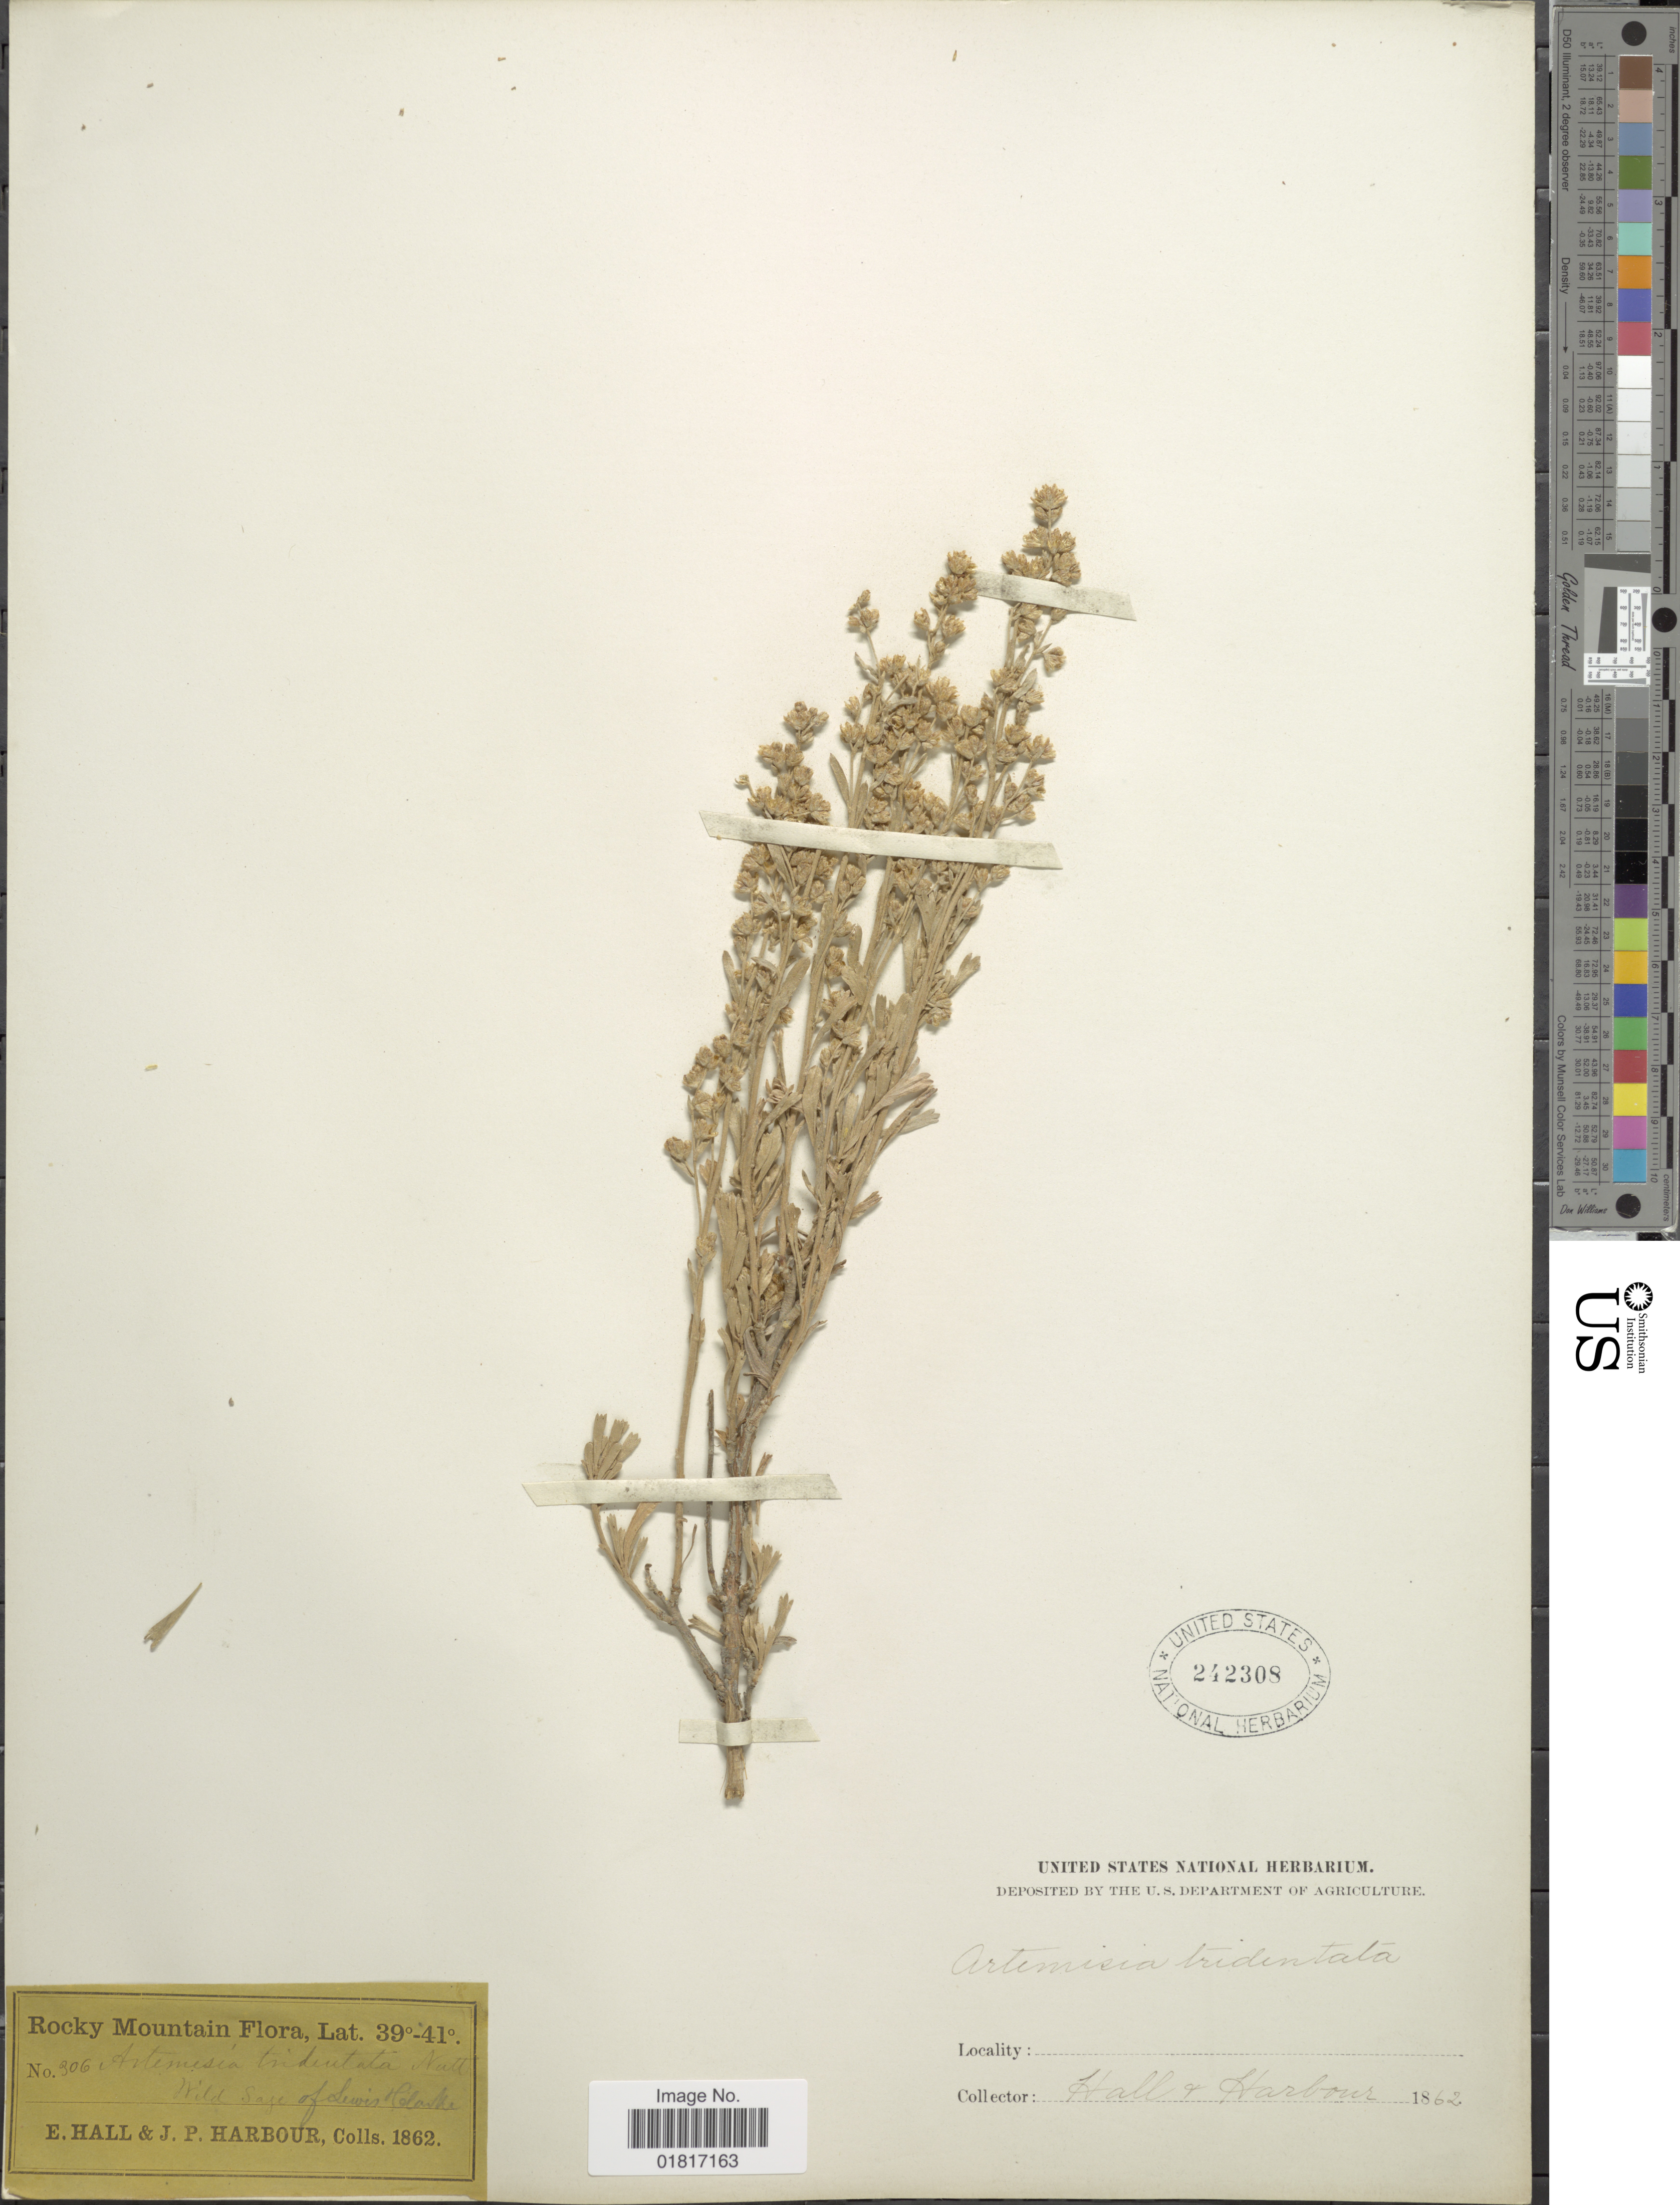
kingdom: Plantae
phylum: Tracheophyta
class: Magnoliopsida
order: Asterales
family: Asteraceae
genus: Artemisia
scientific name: Artemisia tridentata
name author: Nutt.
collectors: E. Hall & J. Harbour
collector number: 306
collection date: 1862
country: United States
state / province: Colorado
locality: Rocky Mtns.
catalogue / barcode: US 242308